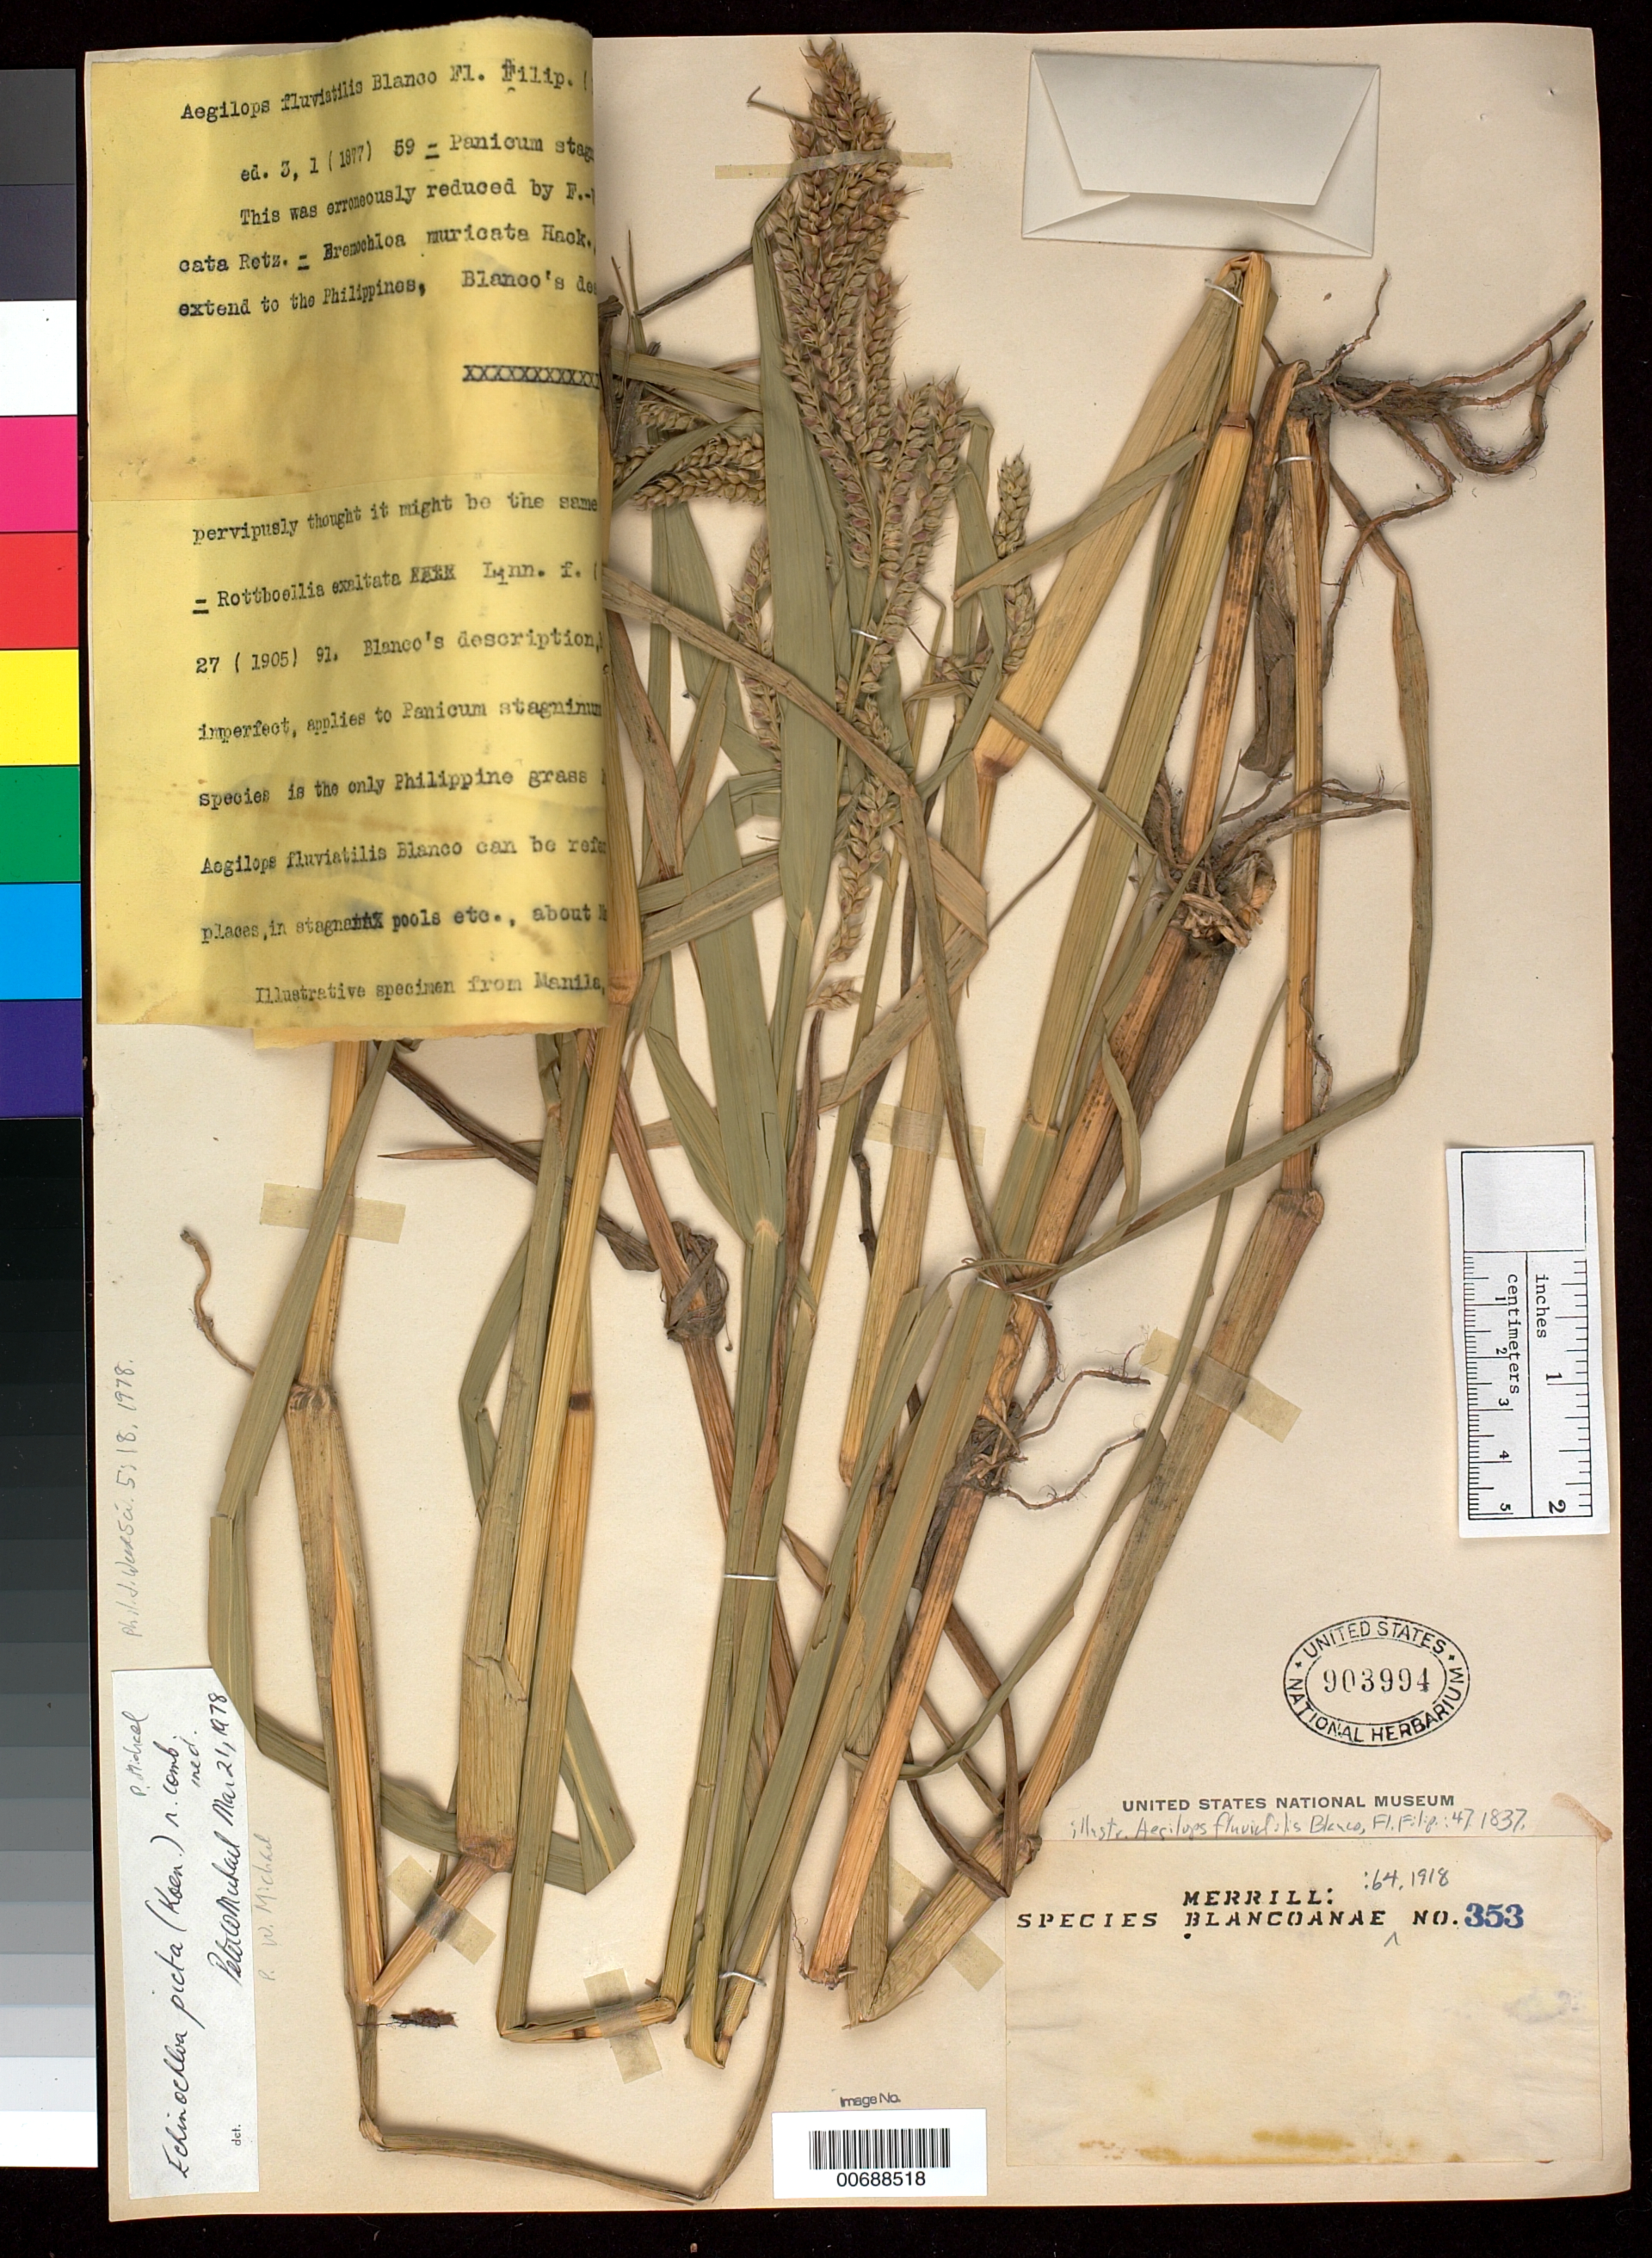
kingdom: Plantae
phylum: Tracheophyta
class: Liliopsida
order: Poales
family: Poaceae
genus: Echinochloa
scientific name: Echinochloa picta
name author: (K.D. Koenig) Michael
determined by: Michael, P. W.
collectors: E. D. Merrill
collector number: Sp. Blancoan. 0353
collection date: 1913-10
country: Philippines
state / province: National Capital Region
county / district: Manila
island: Luzon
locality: Manila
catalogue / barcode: US 903994